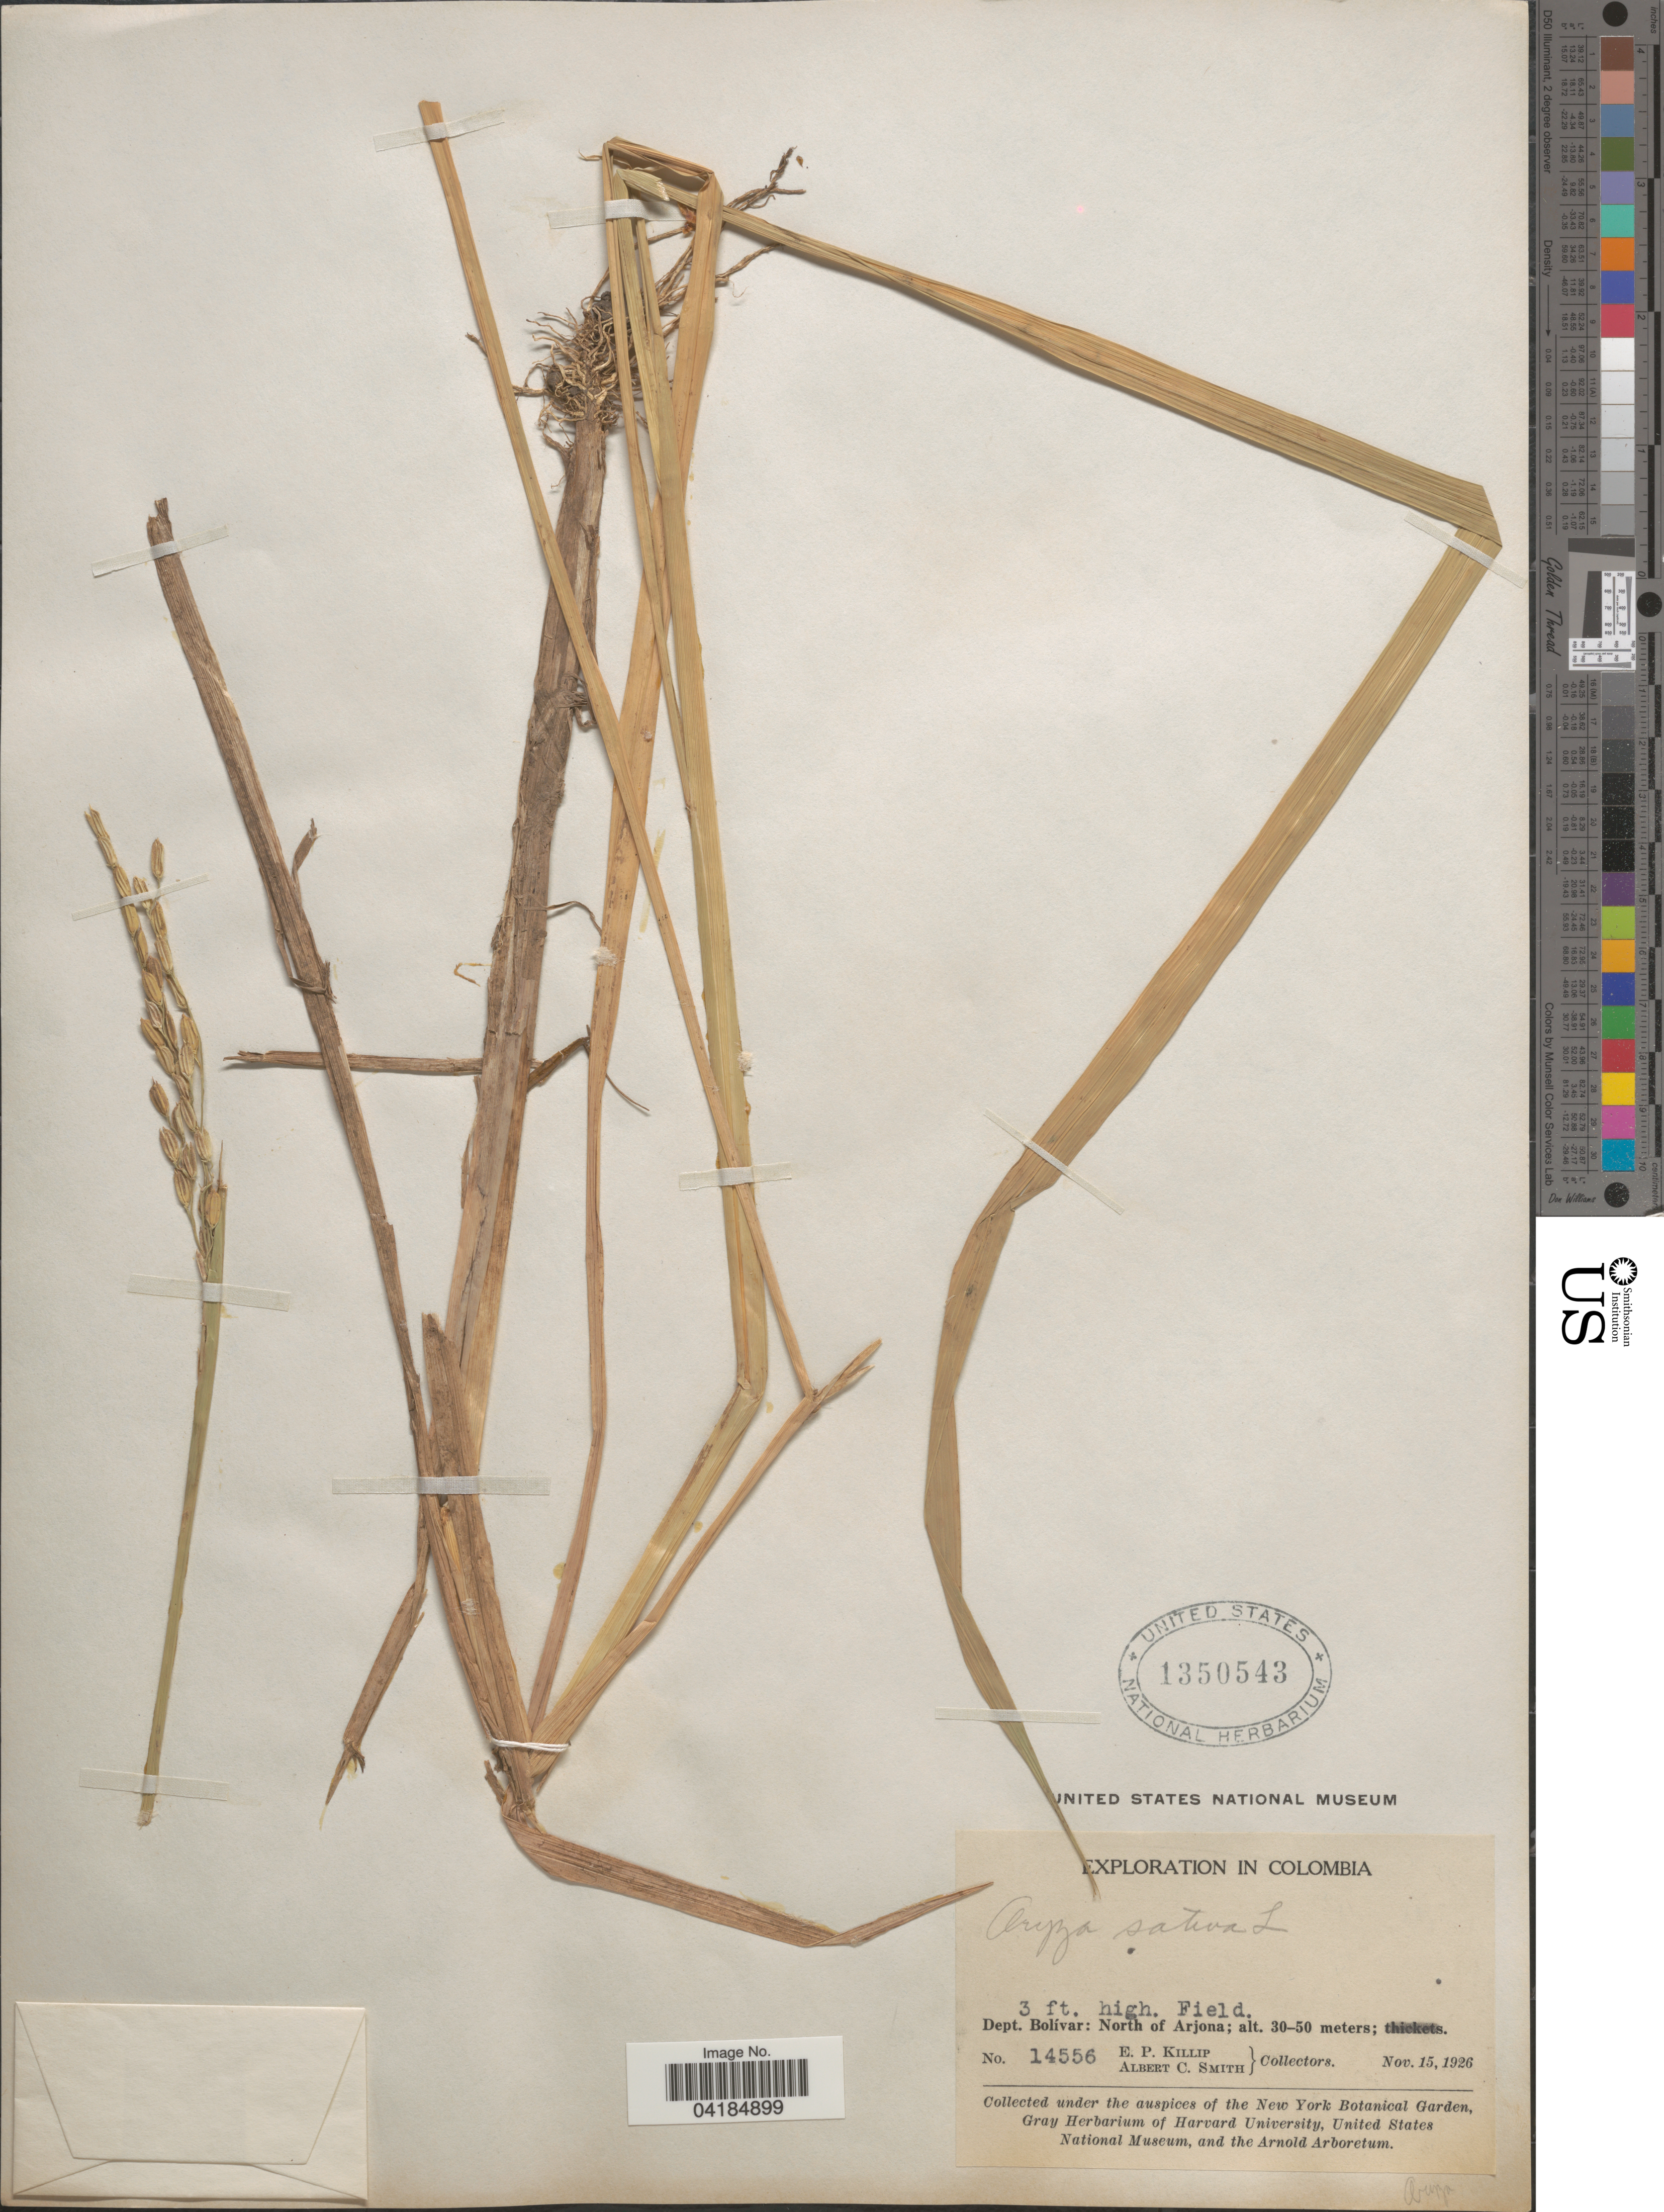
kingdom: Plantae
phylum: Tracheophyta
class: Liliopsida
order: Poales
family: Poaceae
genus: Oryza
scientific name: Oryza sativa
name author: L.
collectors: E. P. Killip & A. C. Smith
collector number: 14556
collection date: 1926-11-15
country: Colombia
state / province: Bolívar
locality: Exploration in Colombia. Dept. Bolívar: North of Arjona.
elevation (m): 30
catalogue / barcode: US 1350543